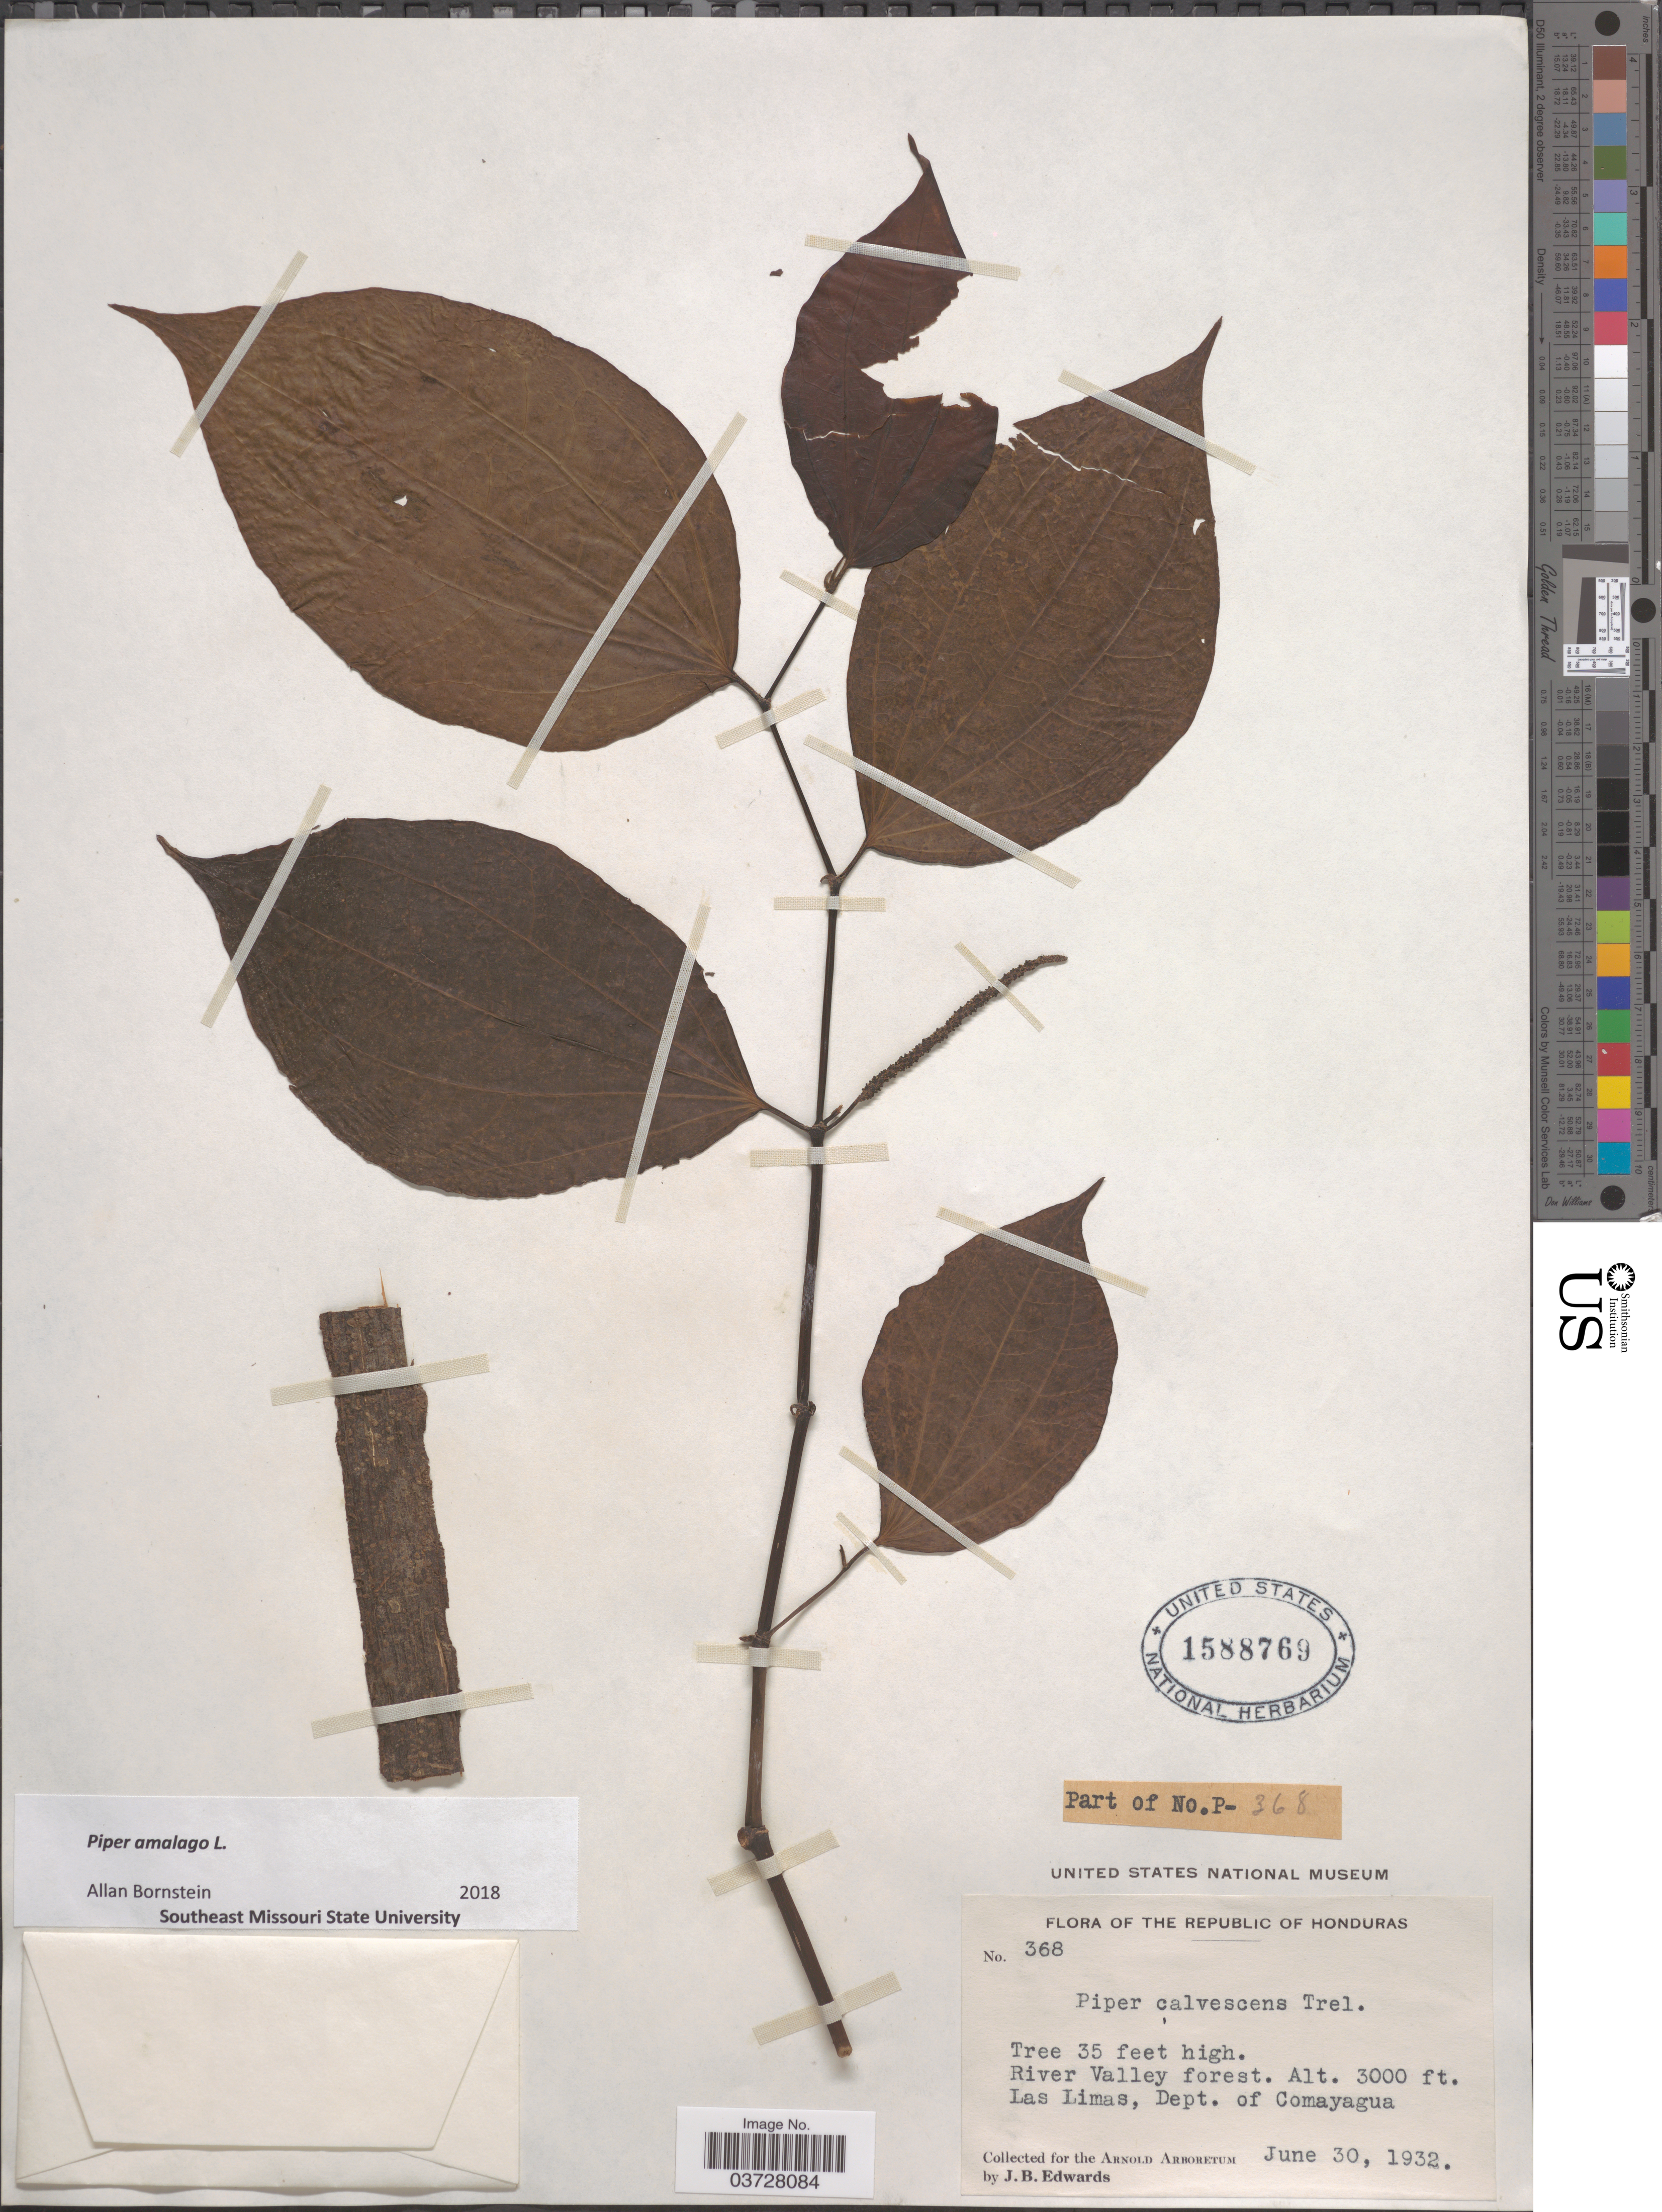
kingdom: Plantae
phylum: Tracheophyta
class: Magnoliopsida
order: Piperales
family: Piperaceae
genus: Piper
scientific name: Piper amalago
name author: L.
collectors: J. B. Edwards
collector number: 368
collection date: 1932-06-30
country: Honduras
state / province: Comayagua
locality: River valley forest. Las Limas, Dept. of Comayagua.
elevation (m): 914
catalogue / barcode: US 1588769